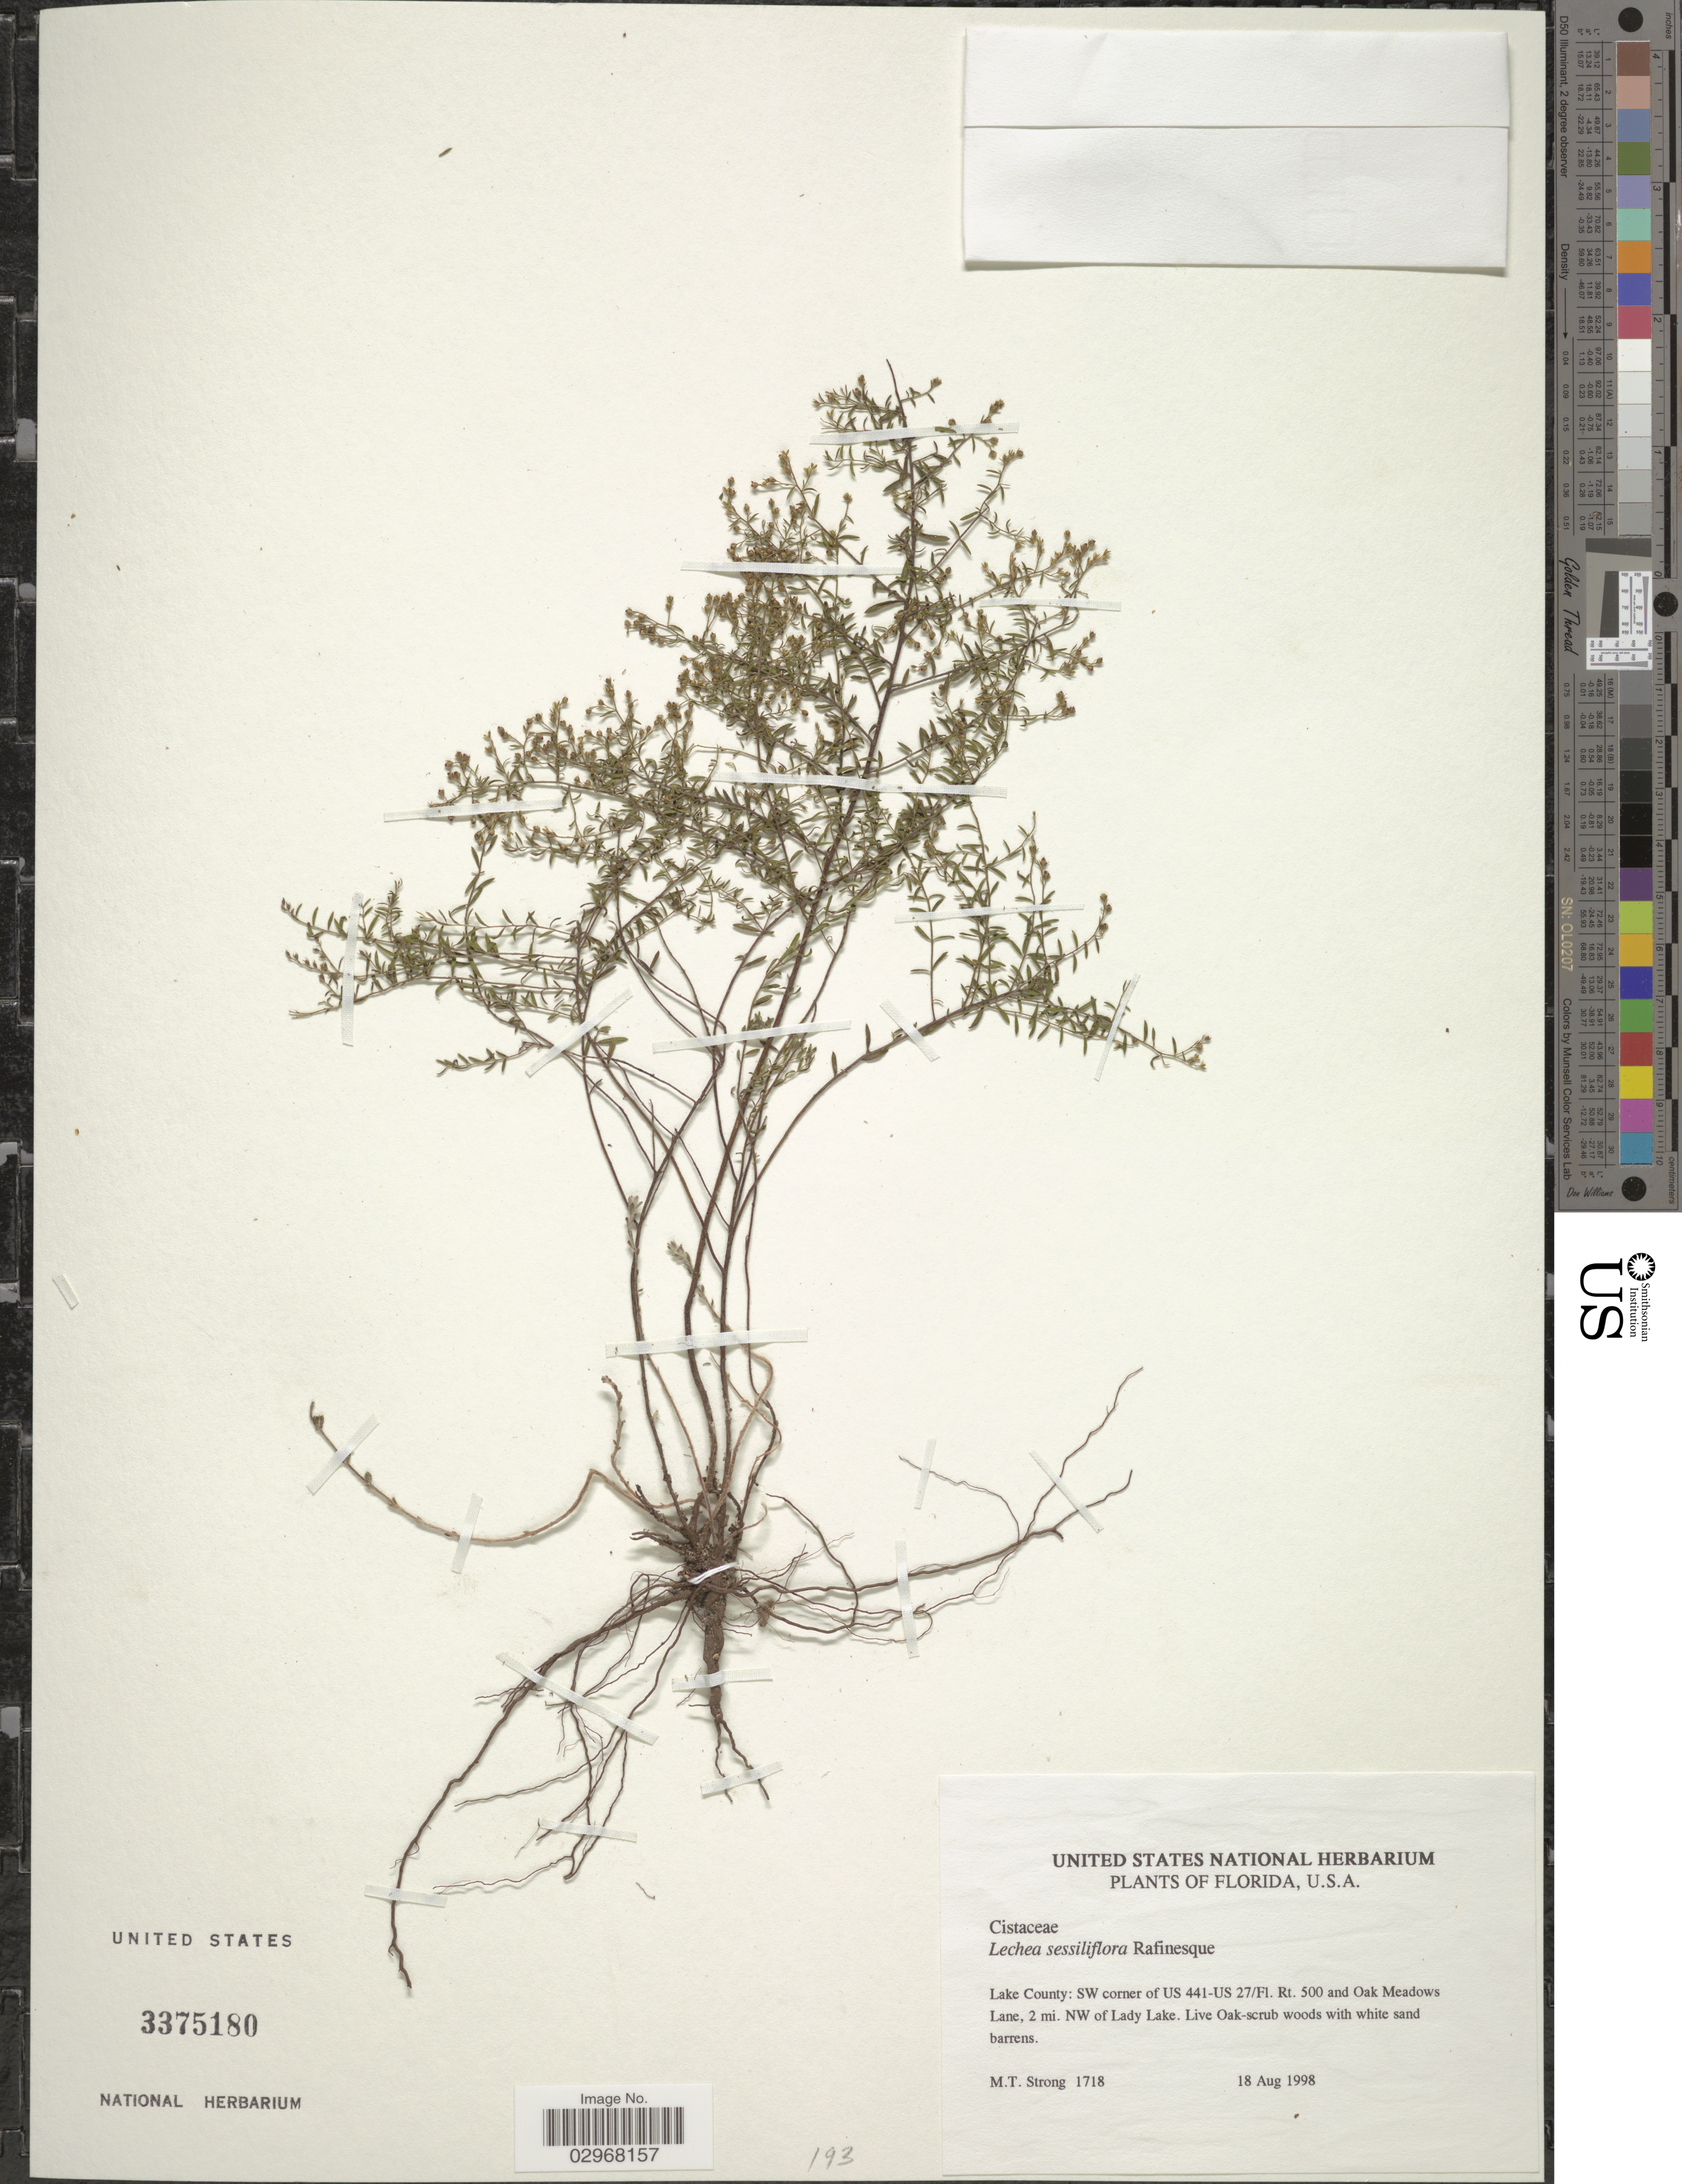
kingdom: Plantae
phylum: Tracheophyta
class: Magnoliopsida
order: Malvales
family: Cistaceae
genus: Lechea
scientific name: Lechea sessiliflora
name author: Raf.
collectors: M. T. Strong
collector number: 1718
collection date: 1998-08-18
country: United States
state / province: Florida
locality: Lake County: SW corner of US 441-US 27/Fl. Rt. 500 and Oak Meadows Lane, 2 mi. NW of Lady Lake.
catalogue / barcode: US 3375180